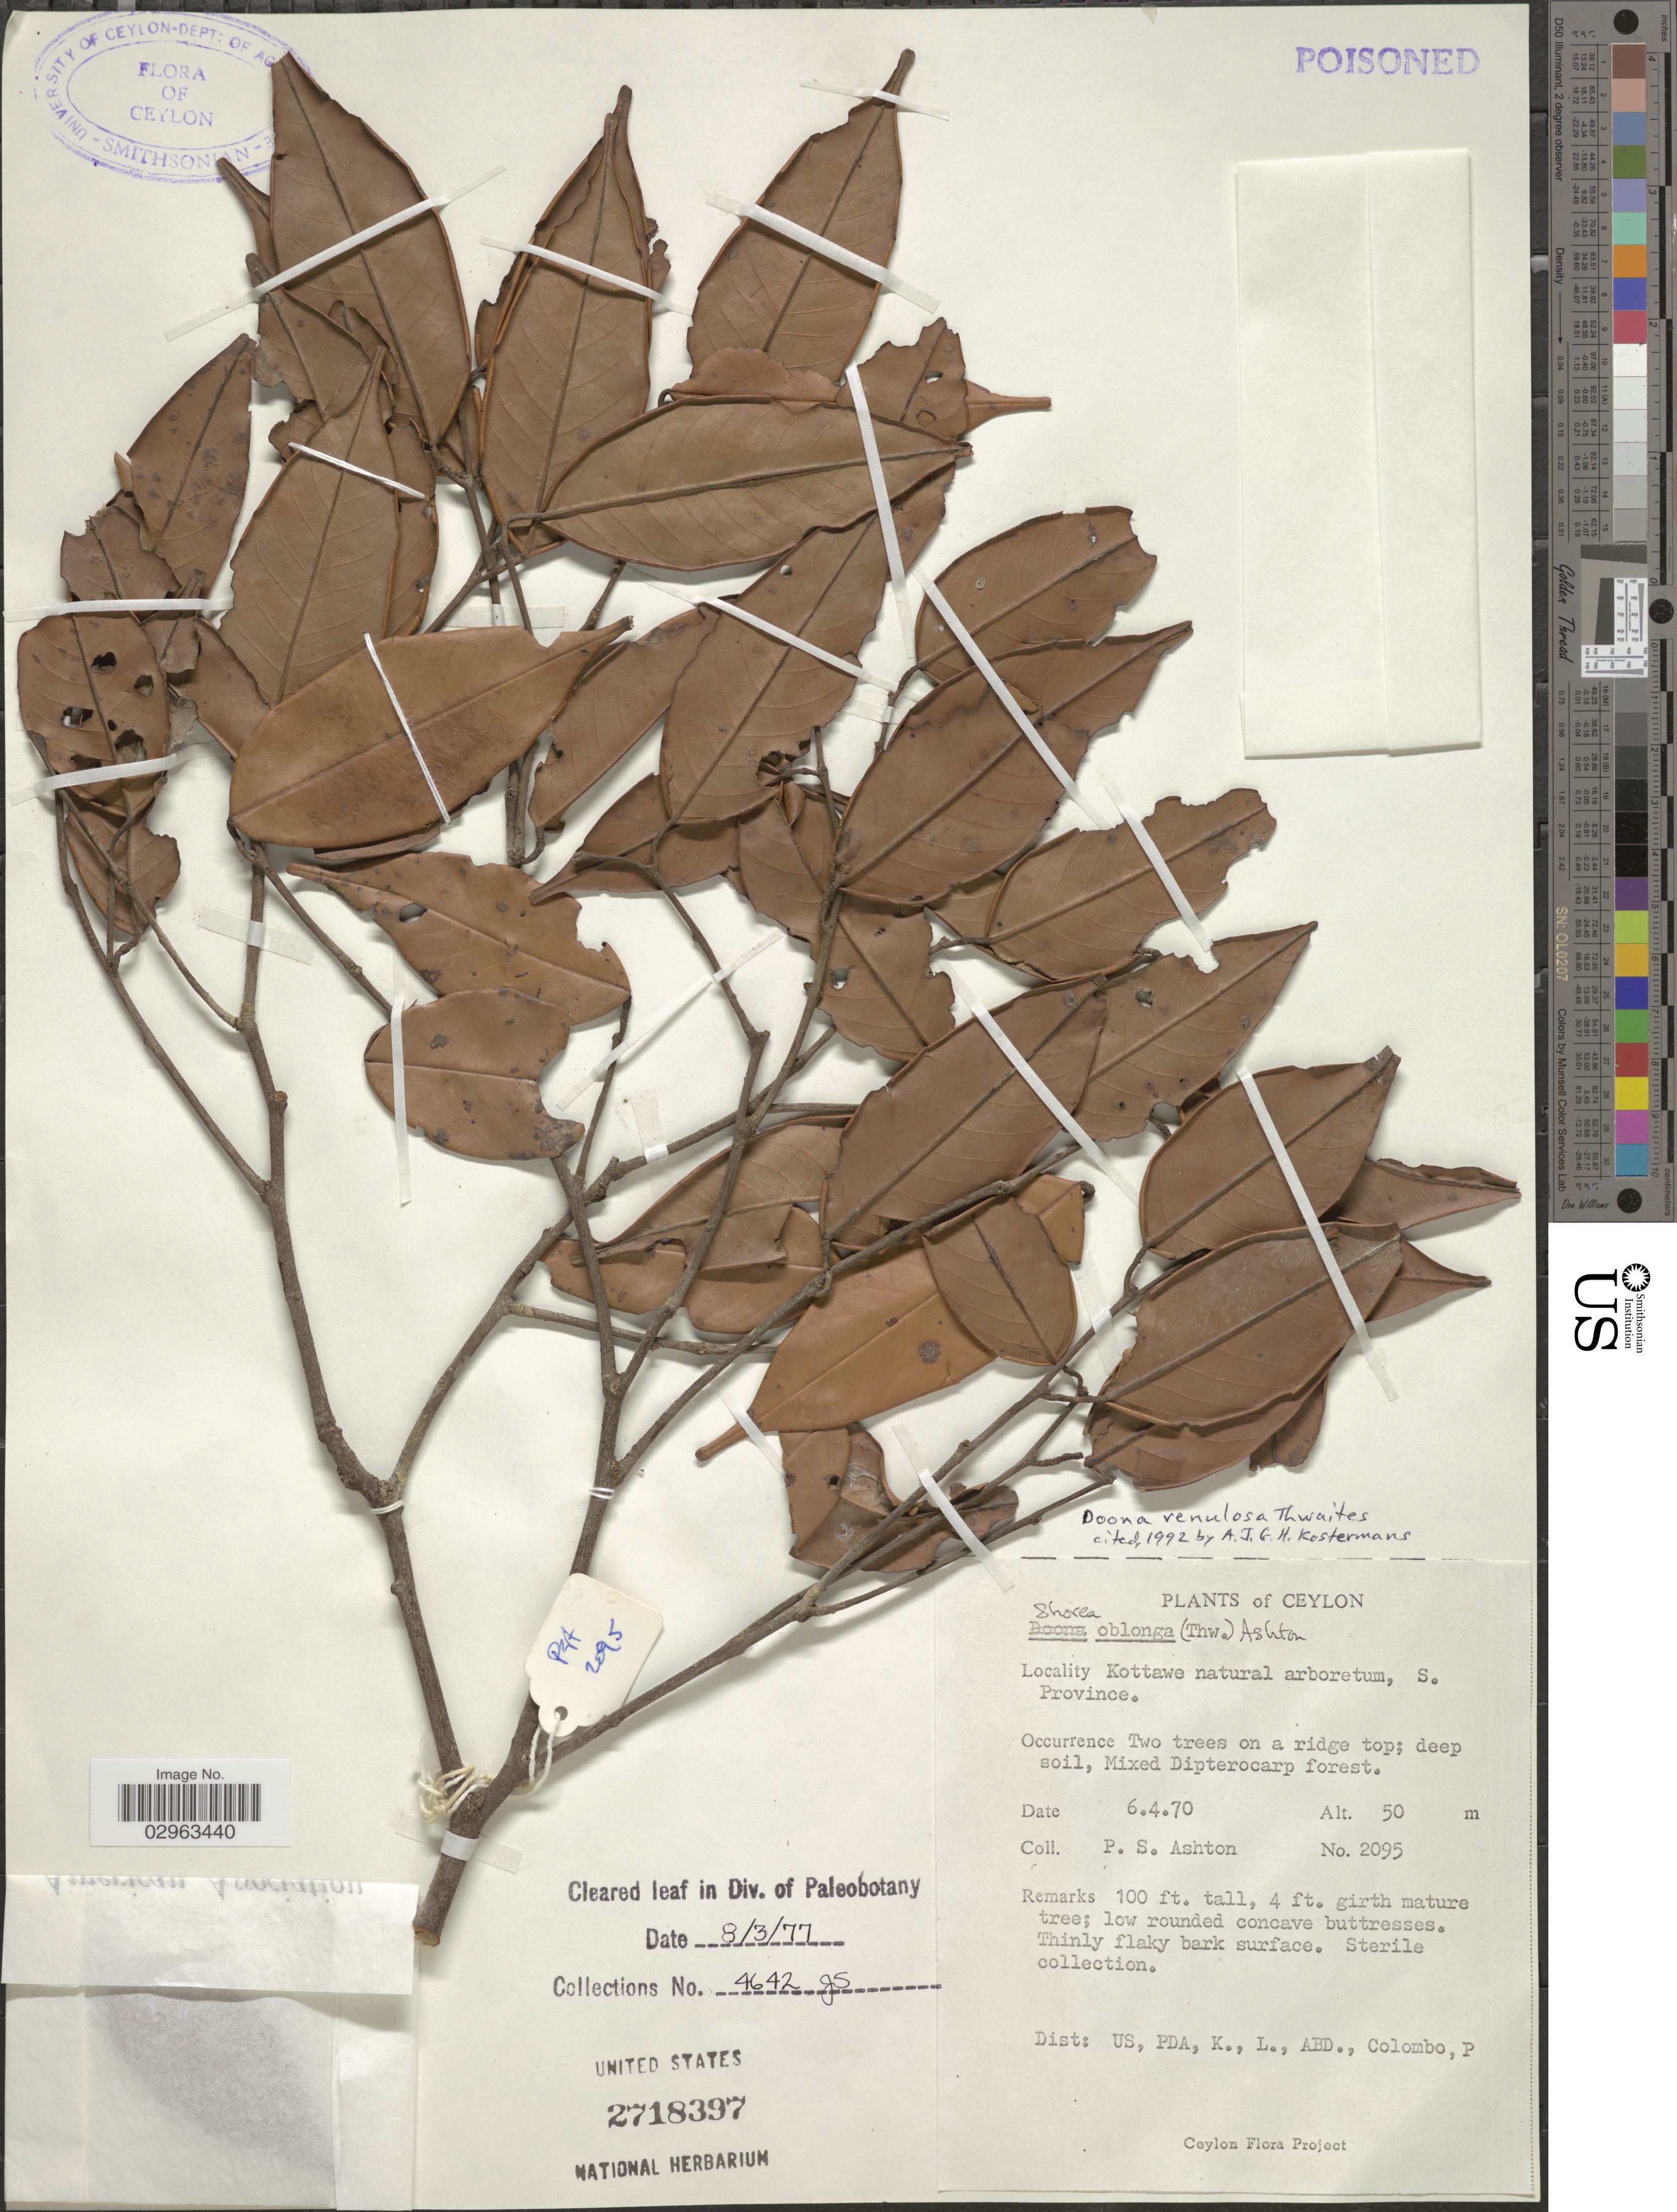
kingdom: Plantae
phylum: Tracheophyta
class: Magnoliopsida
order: Malvales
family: Dipterocarpaceae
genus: Doona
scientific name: Doona venulosa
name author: Thwaites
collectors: P. S. Ashton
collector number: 2095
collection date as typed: Transcribed d/m/y: 6/4/70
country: Sri Lanka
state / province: Southern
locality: Ceylon. Kottawe natural arboretum, S. Province.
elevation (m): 50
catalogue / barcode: US 2718397